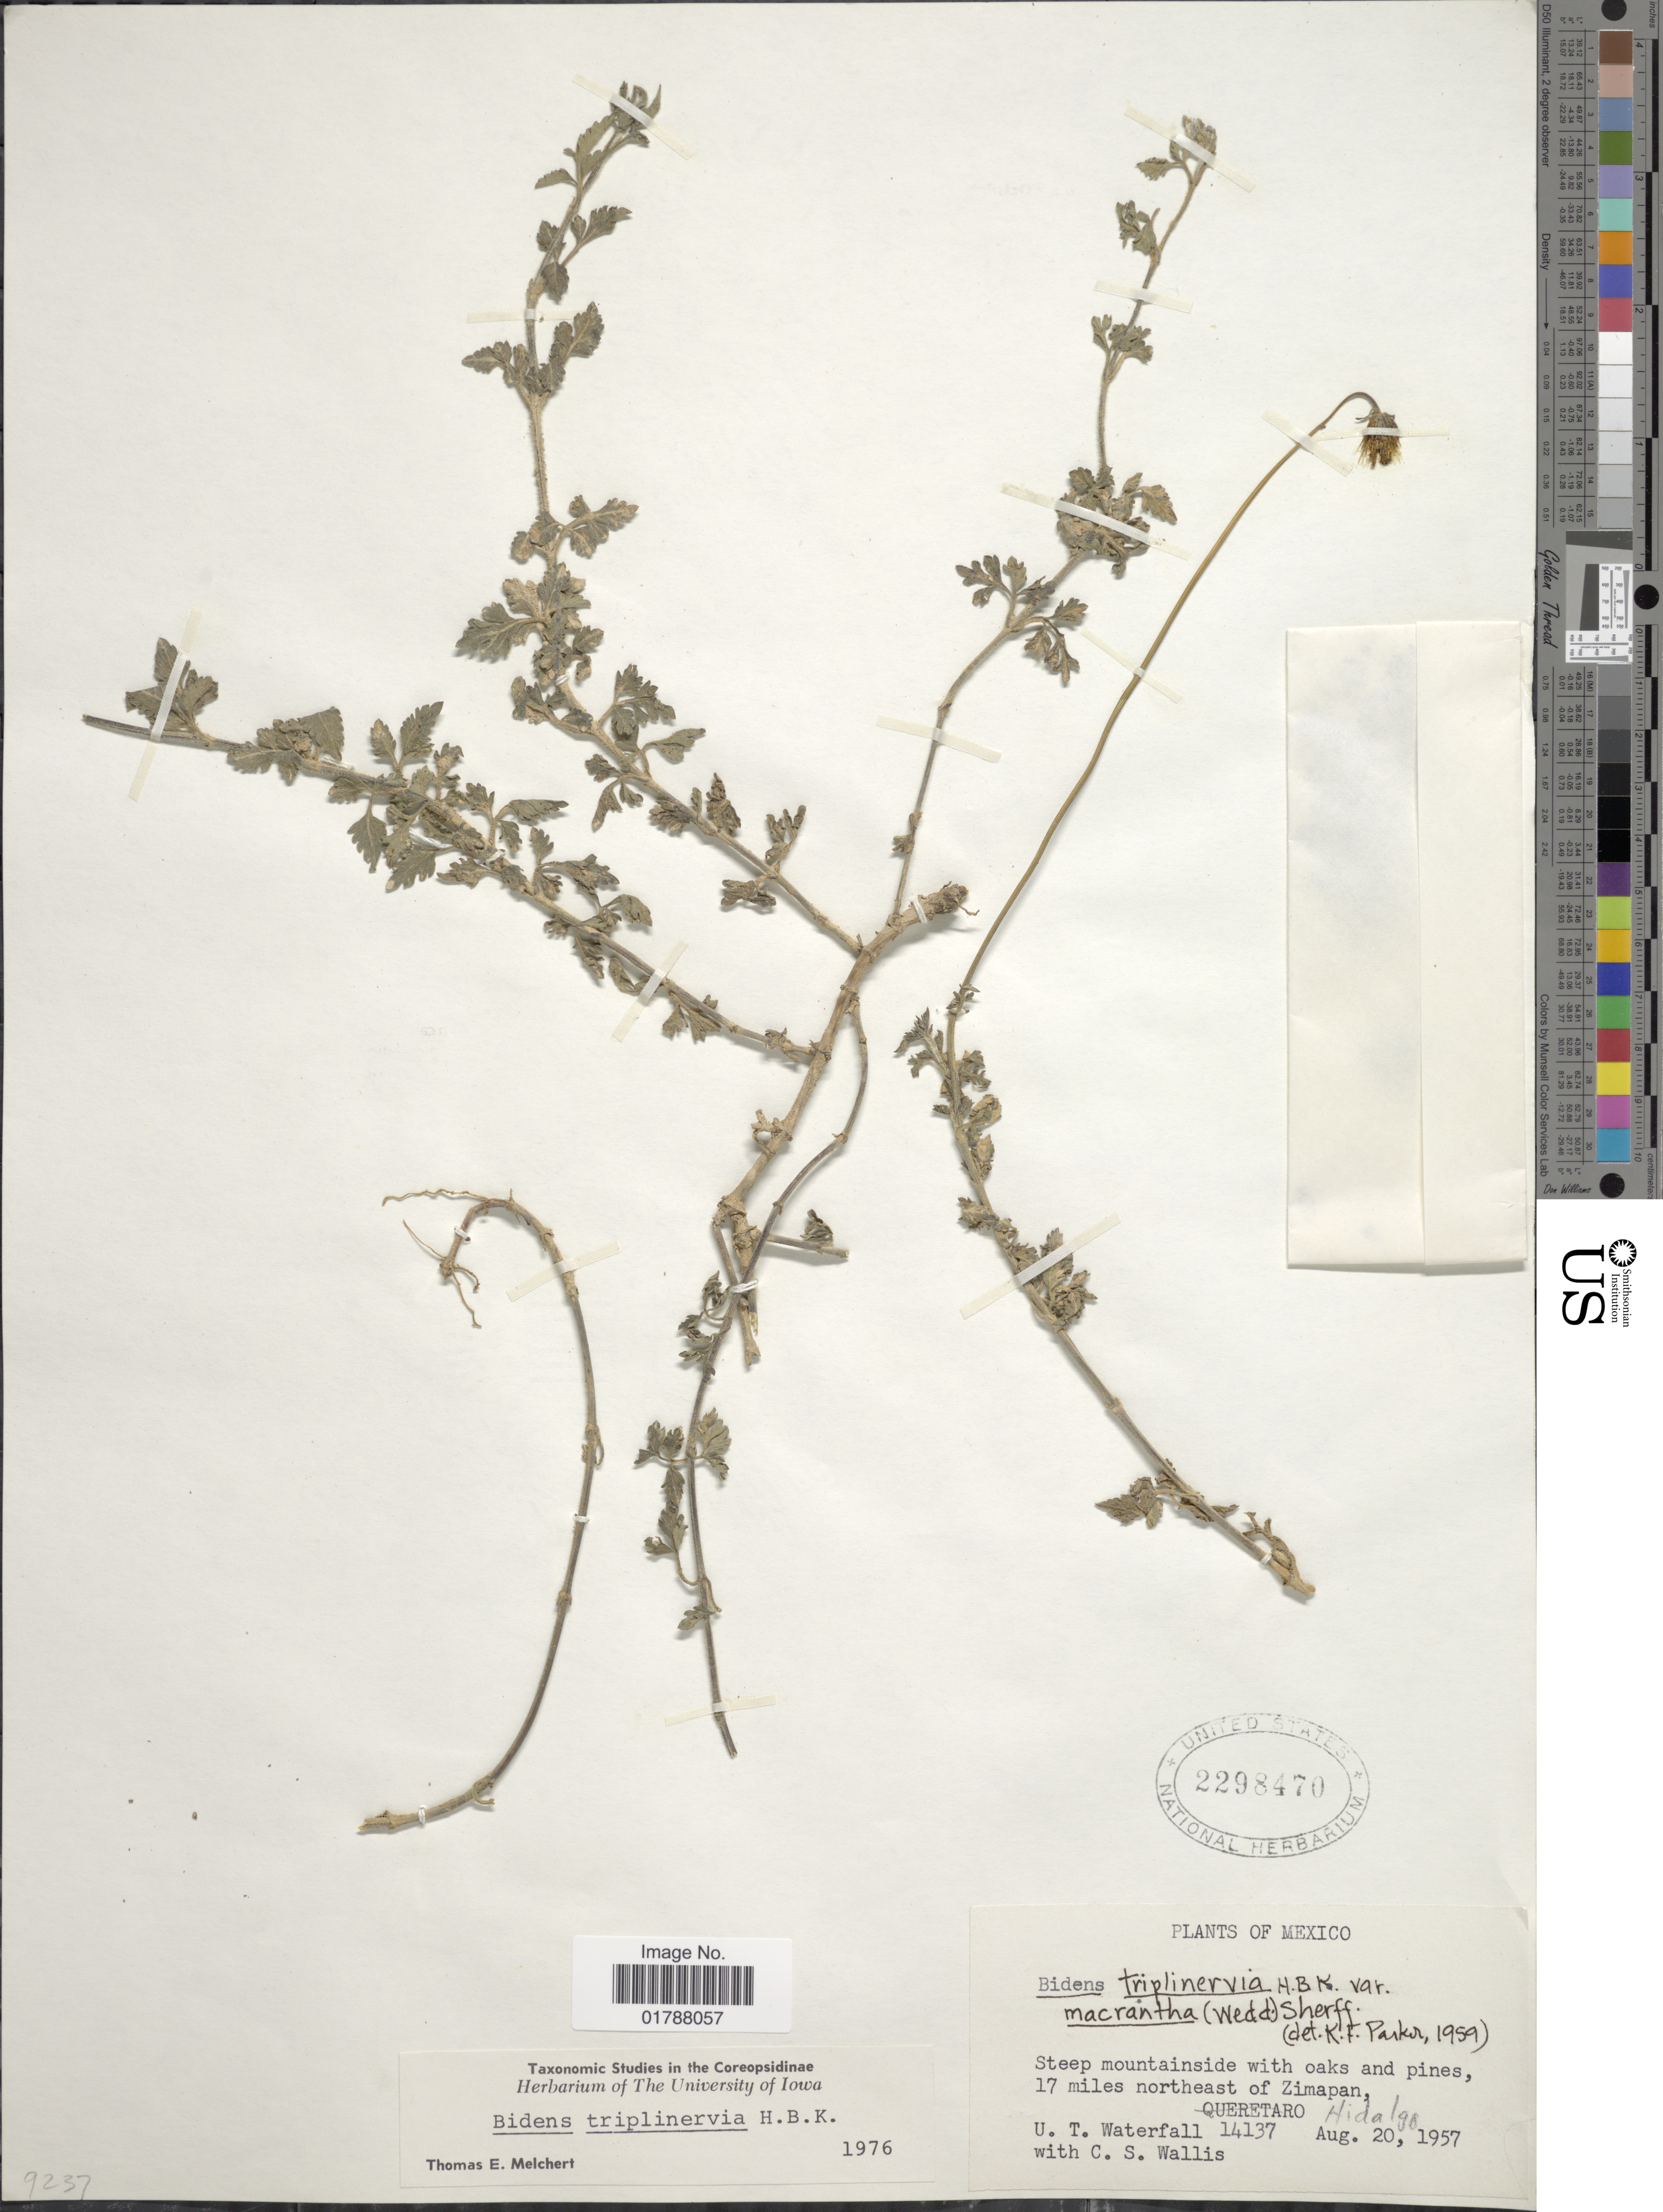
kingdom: Plantae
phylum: Tracheophyta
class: Magnoliopsida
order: Asterales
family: Asteraceae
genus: Bidens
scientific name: Bidens triplinervia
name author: Kunth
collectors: U. T. Waterfall & C. S. Wallis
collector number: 14137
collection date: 1957-08-20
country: Mexico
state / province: Hidalgo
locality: Steep Mountains with oaks and pines, 17 miles northeast of Zimapan, Hidalgo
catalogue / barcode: US 2298470